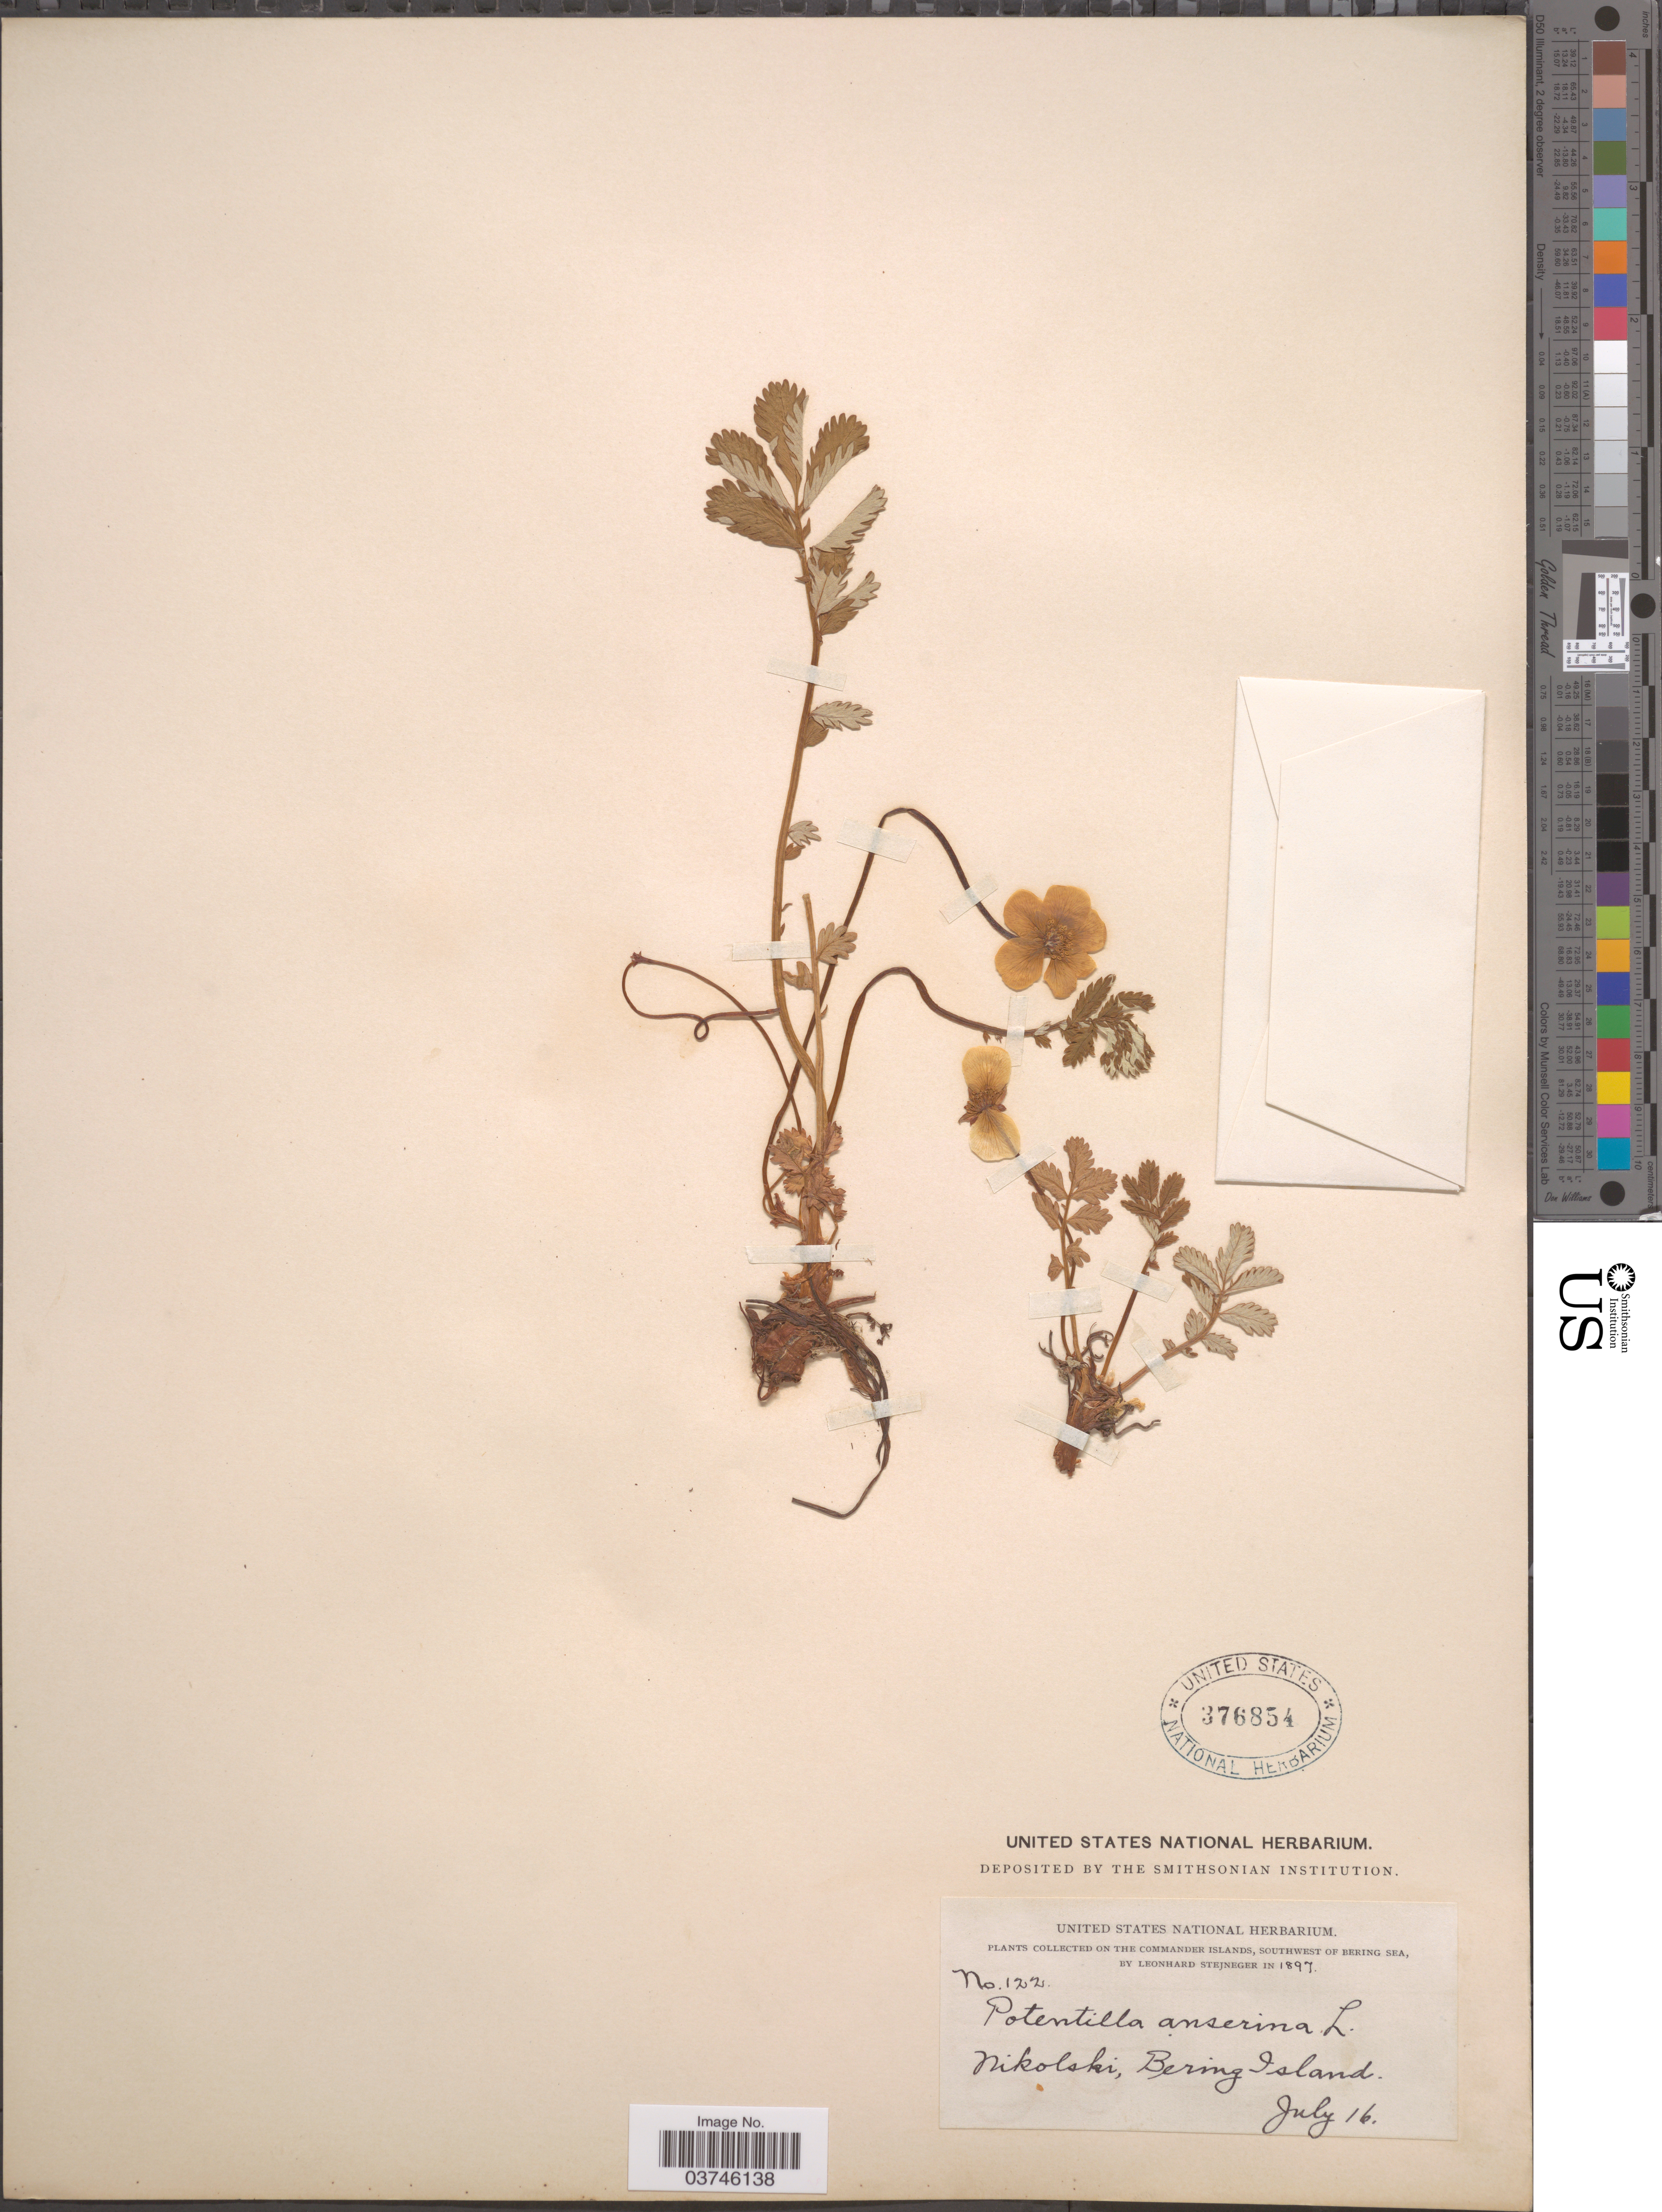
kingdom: Plantae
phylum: Tracheophyta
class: Magnoliopsida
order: Rosales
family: Rosaceae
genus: Argentina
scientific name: Argentina anserina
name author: (L.) Rydb.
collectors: L. Stejneger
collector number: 122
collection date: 1897-07-16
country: Russian Federation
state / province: Kamchatka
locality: On the commander Islands, Southwest of Bering Sea. Nickolski, Bering Island.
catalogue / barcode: US 376854